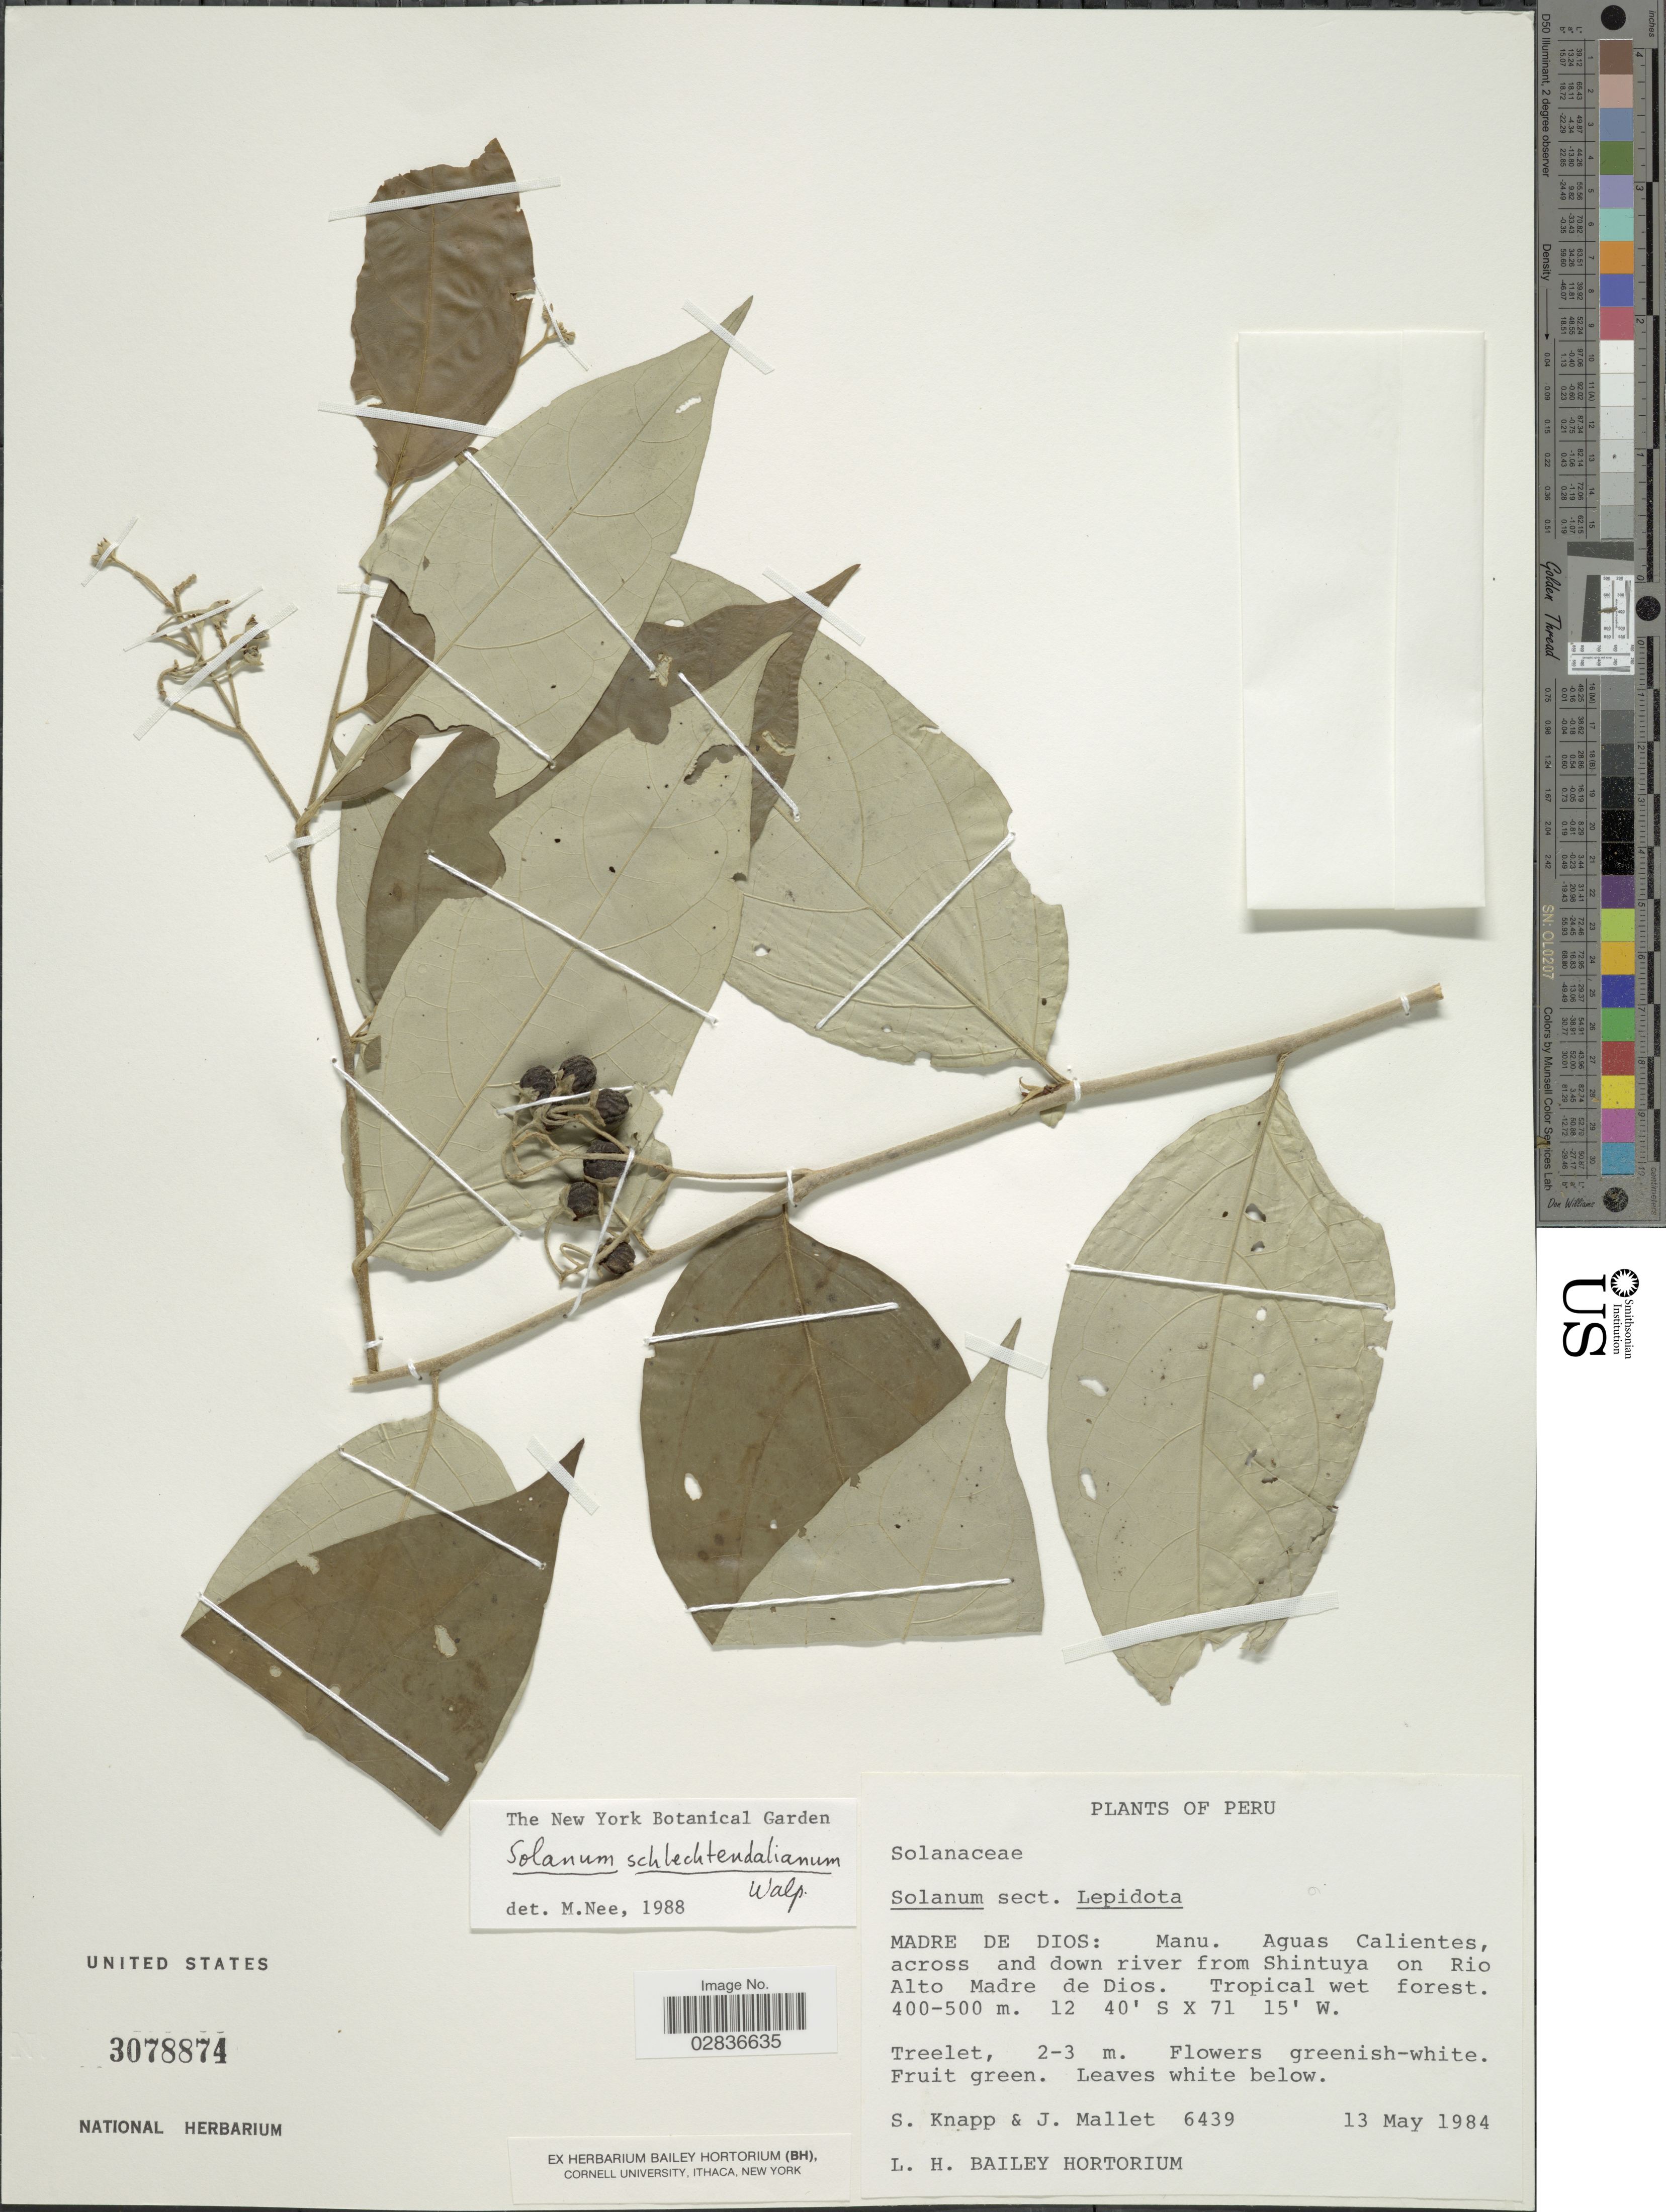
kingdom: Plantae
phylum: Tracheophyta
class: Magnoliopsida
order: Solanales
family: Solanaceae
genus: Solanum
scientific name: Solanum schlechtendalianum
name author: Walp.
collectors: S. Knapp & J. Mallet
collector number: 6439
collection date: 1984-05-13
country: Peru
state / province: Madre de Dios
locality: Madre de Dios: Manu. Aguas Calientes, across and down river from Shintuya on Rio Alto Madre de Dios.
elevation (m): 400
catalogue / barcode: US 3078874